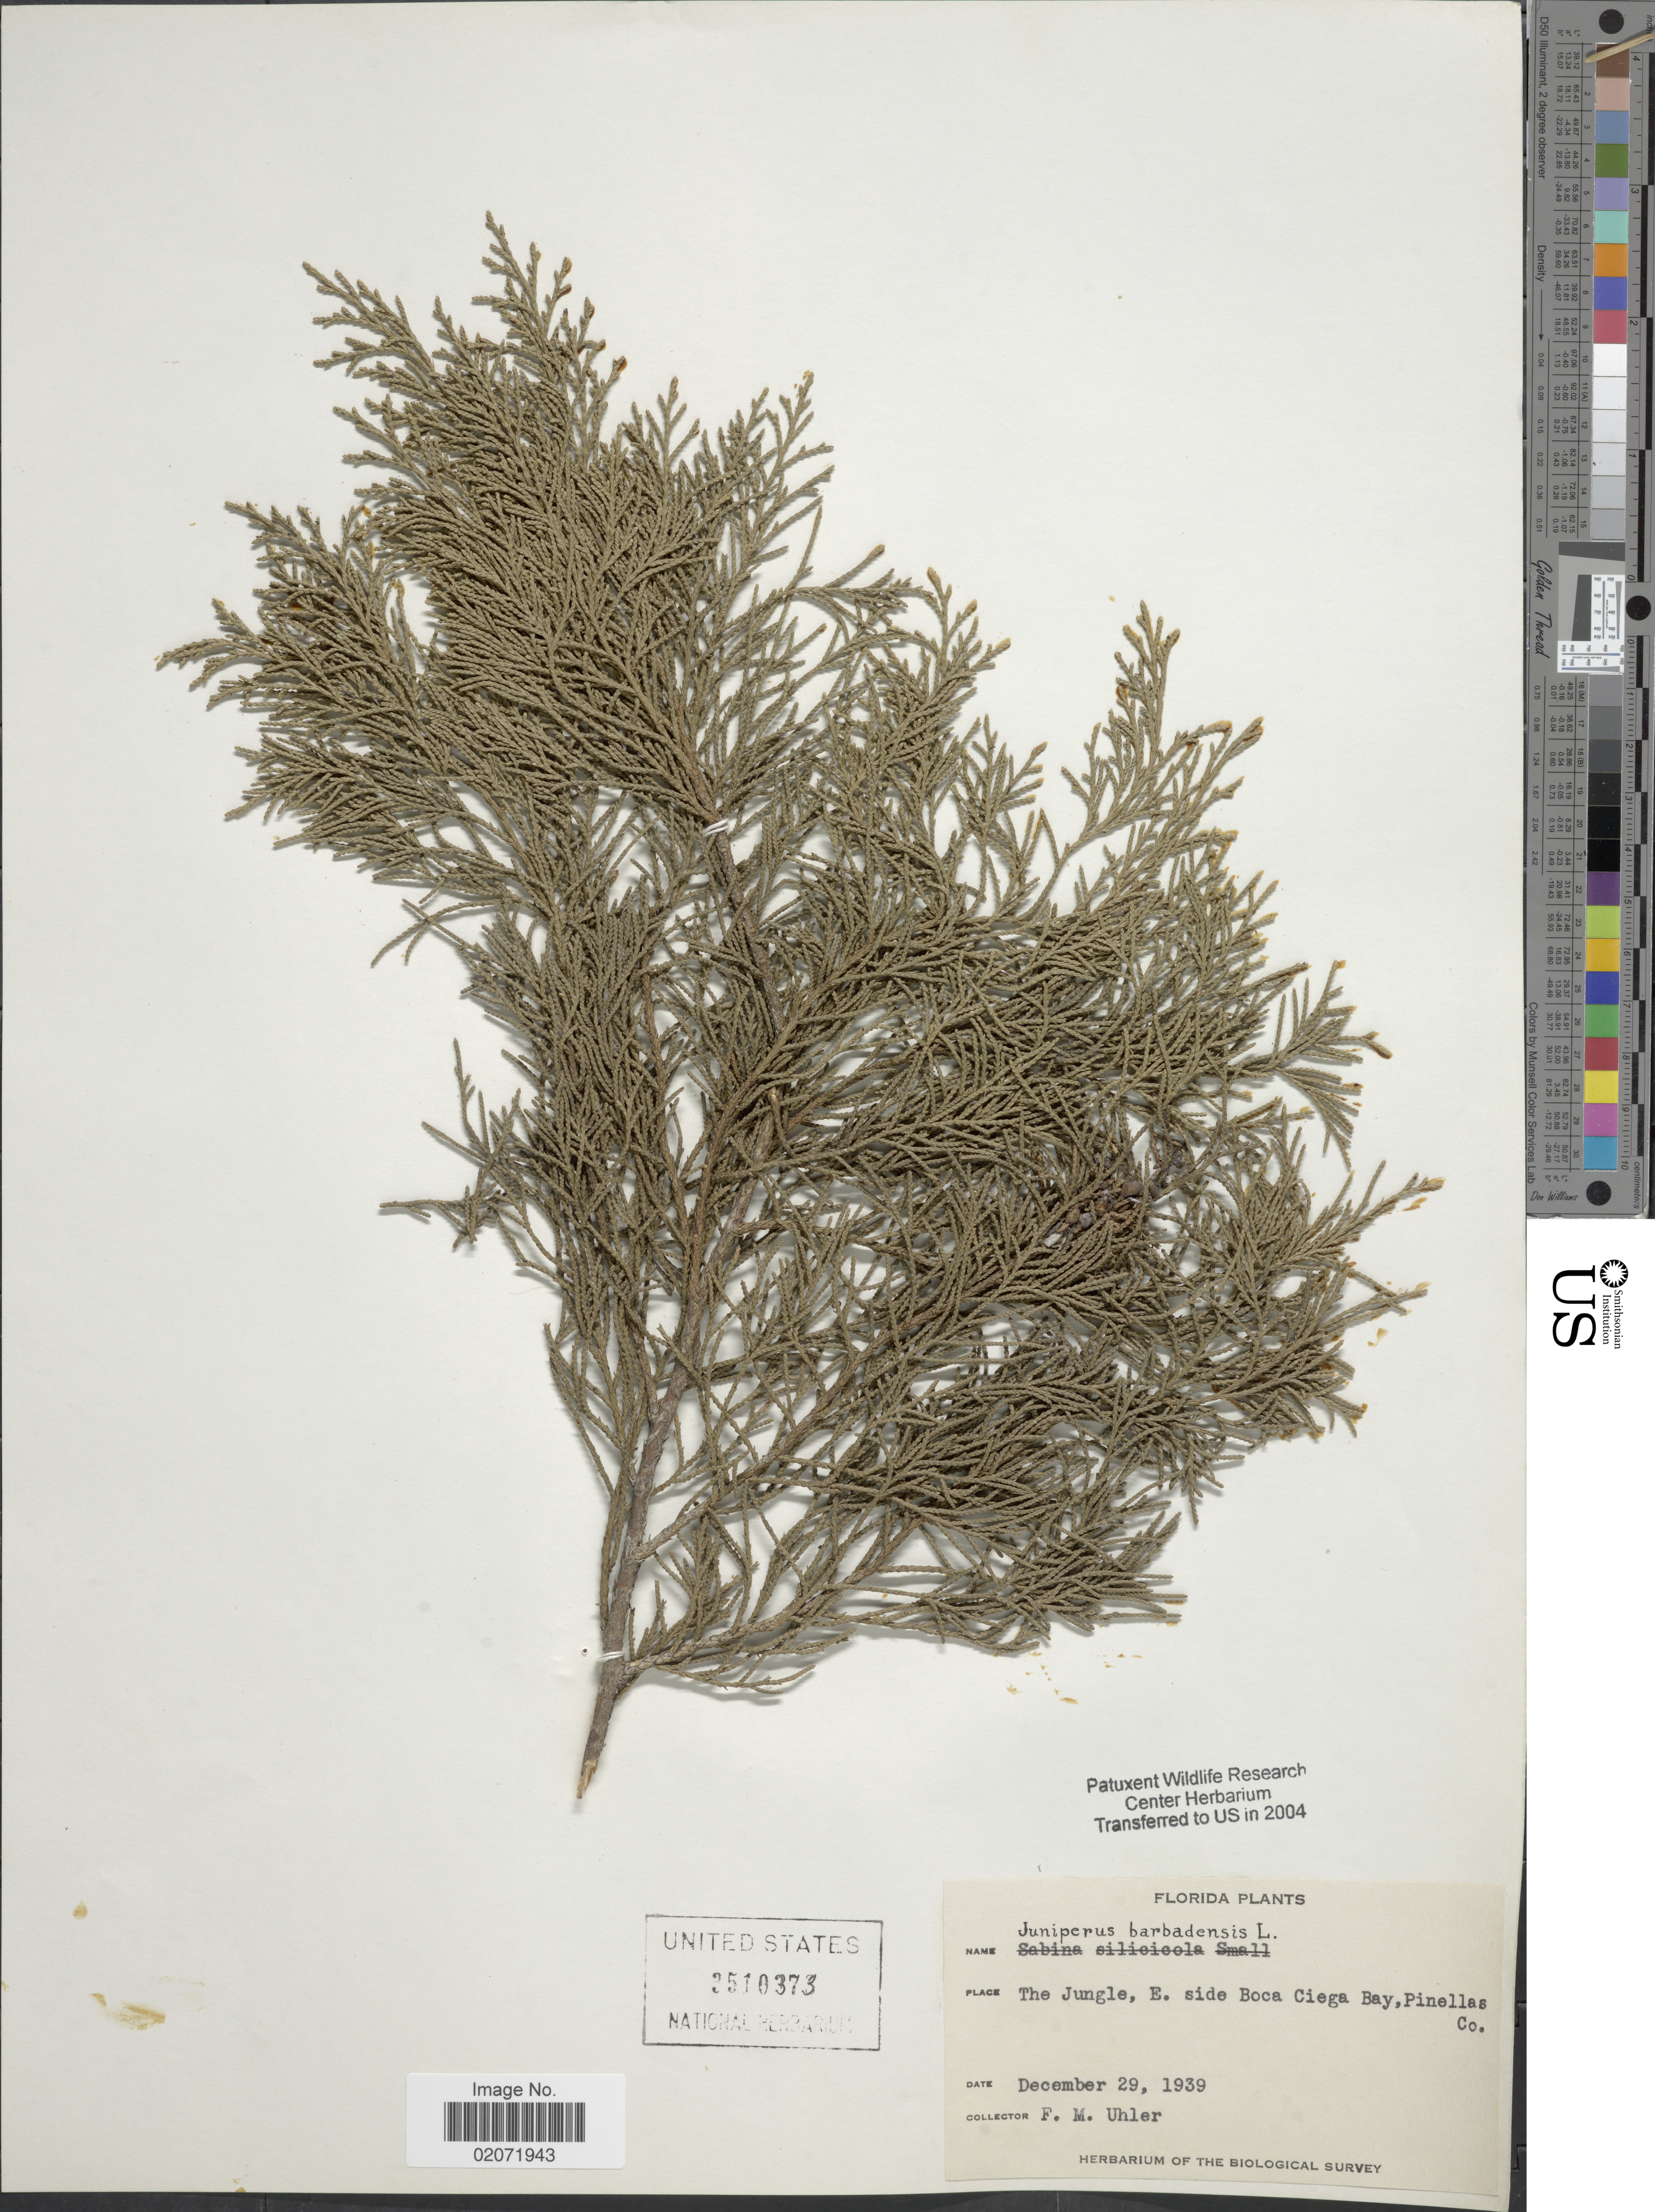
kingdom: Plantae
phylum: Tracheophyta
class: Pinopsida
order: Pinales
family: Cupressaceae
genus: Juniperus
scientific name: Juniperus silicicola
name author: (Small) L.H. Bailey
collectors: F. M. Uhler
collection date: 1939-12-29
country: United States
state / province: Florida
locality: The Jungle, E. side Boca Ciega Bay, Pinellas Co.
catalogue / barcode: US 3510373